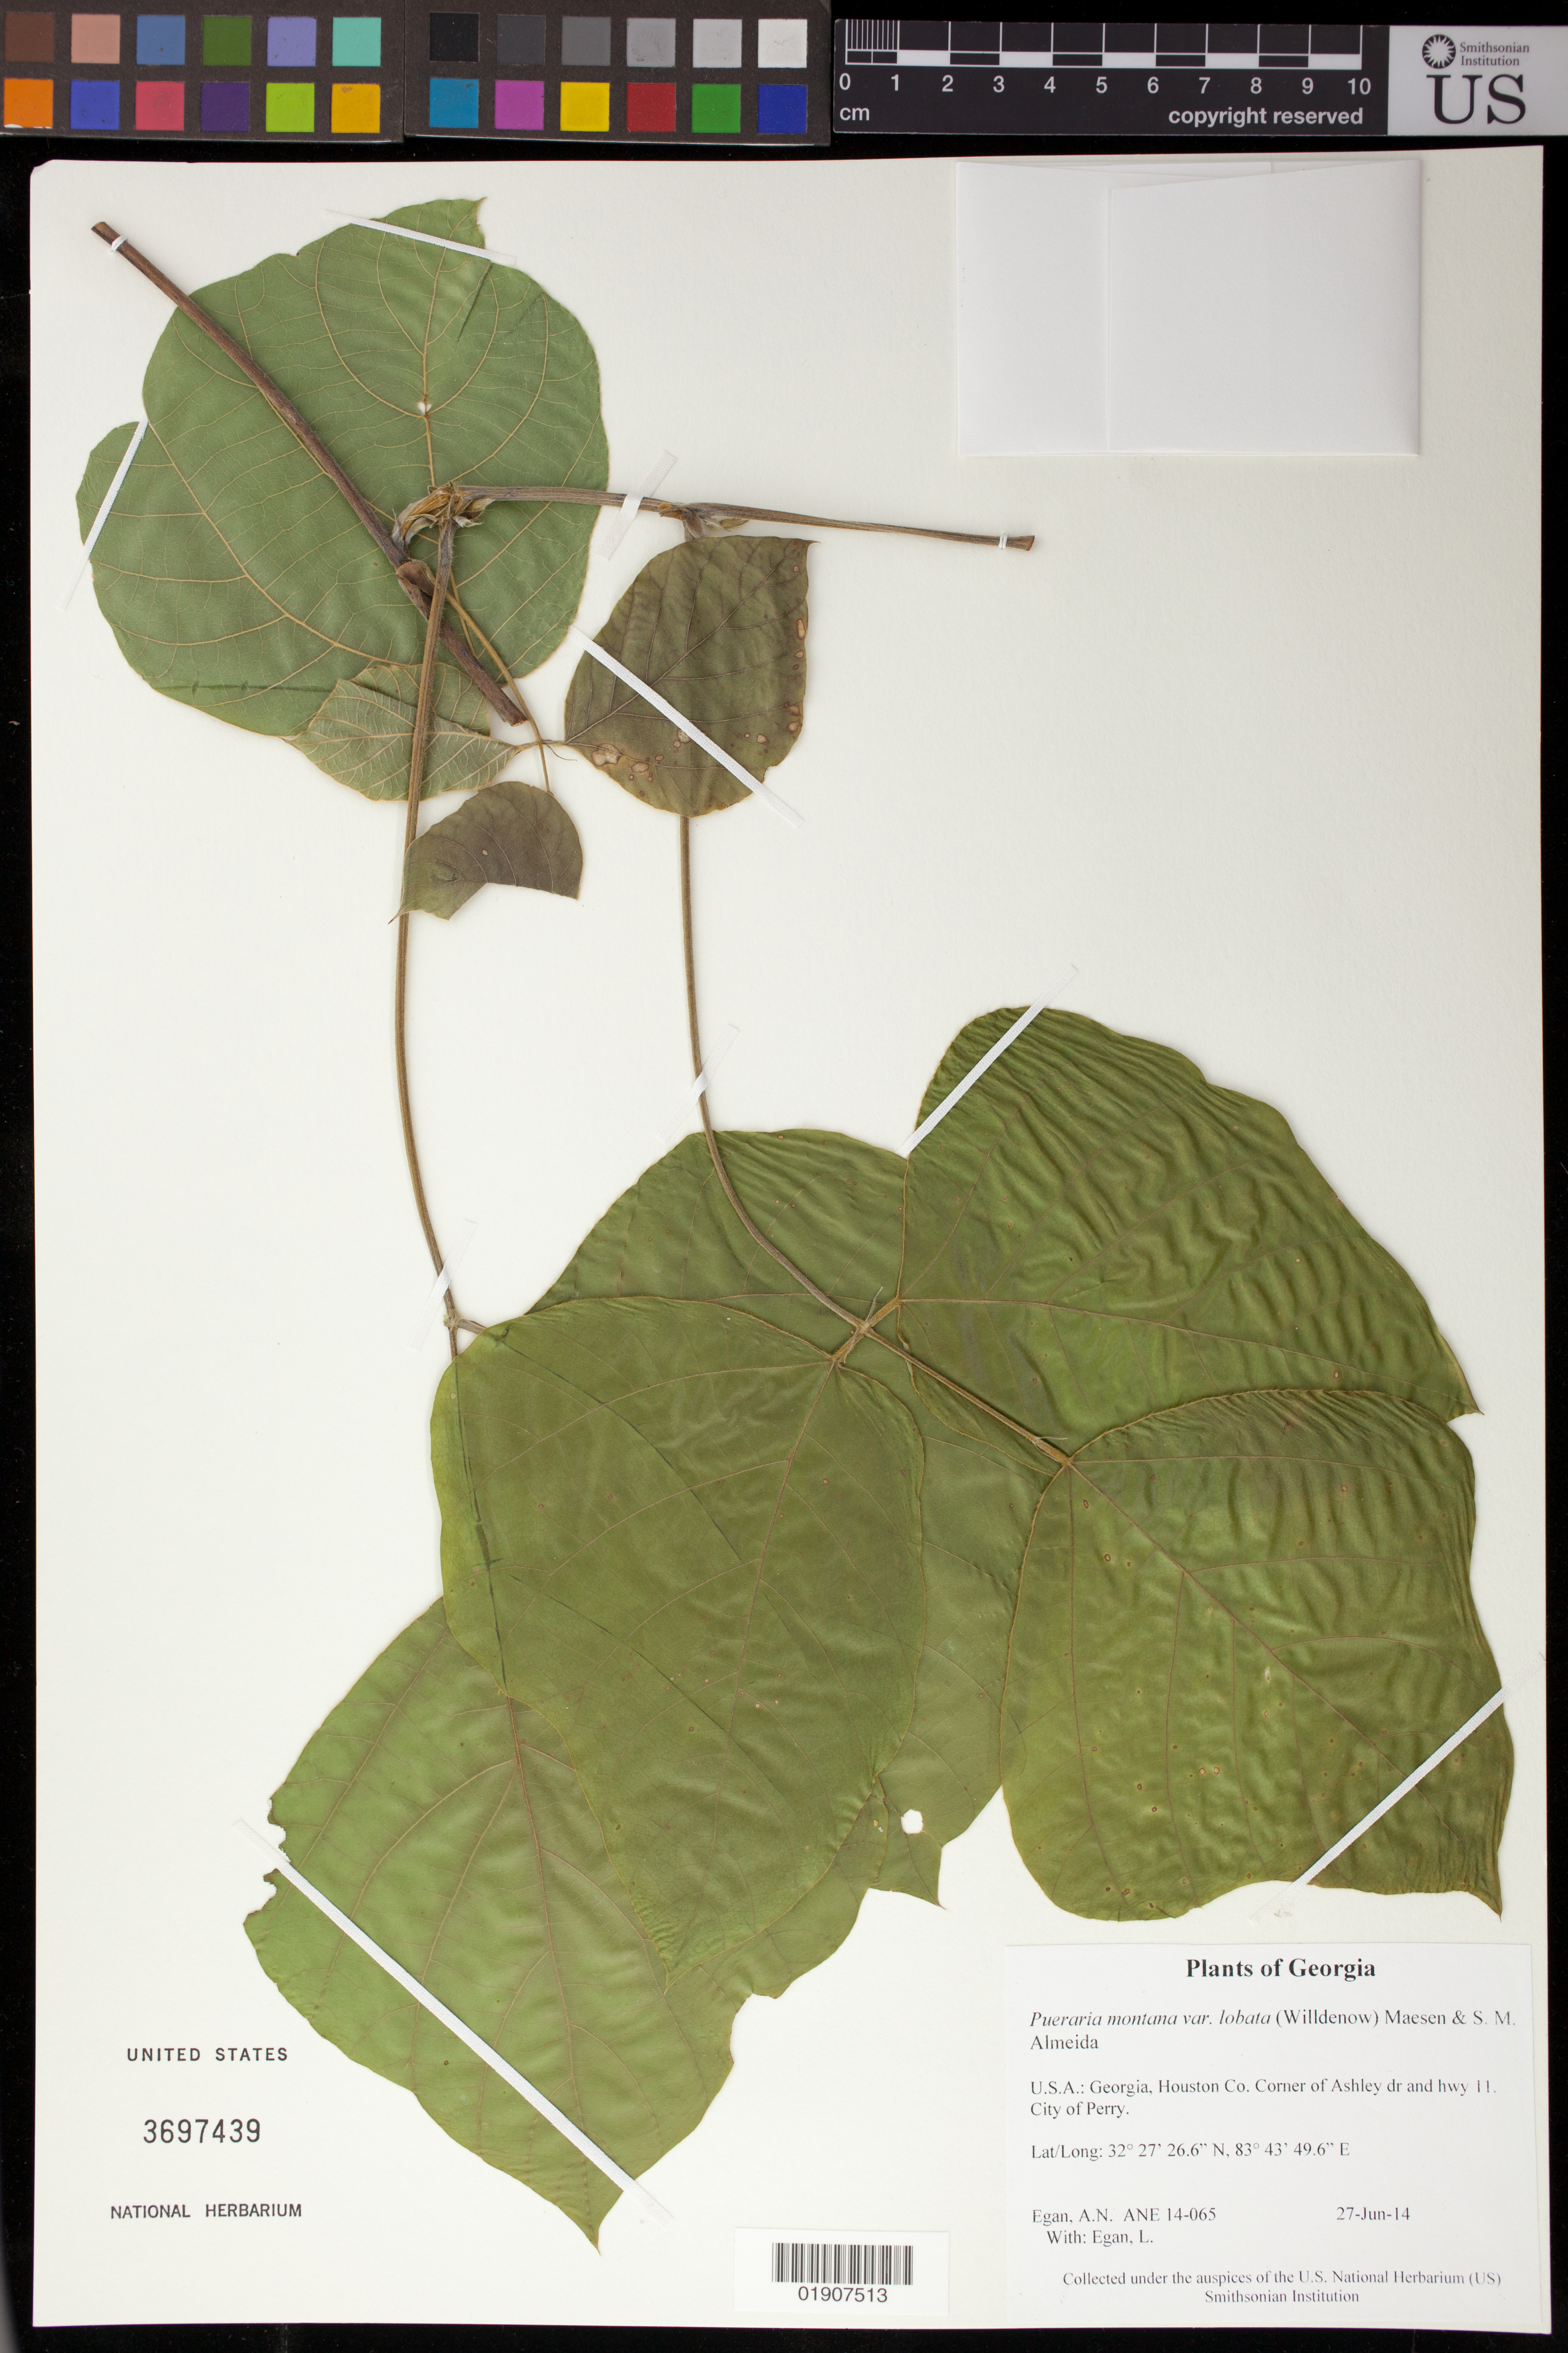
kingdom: Plantae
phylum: Tracheophyta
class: Magnoliopsida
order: Fabales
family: Fabaceae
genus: Pueraria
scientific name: Pueraria montana var. lobata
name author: (Willd.) Maesen & S.M. Almeida ex Sanjappa & Pradeep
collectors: A. N. Egan & L. Egan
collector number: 14-065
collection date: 2014-06-27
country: United States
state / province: Georgia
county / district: Houston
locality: Corner of Ashley dr and hwy 11. City of Perry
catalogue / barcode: US 3697439